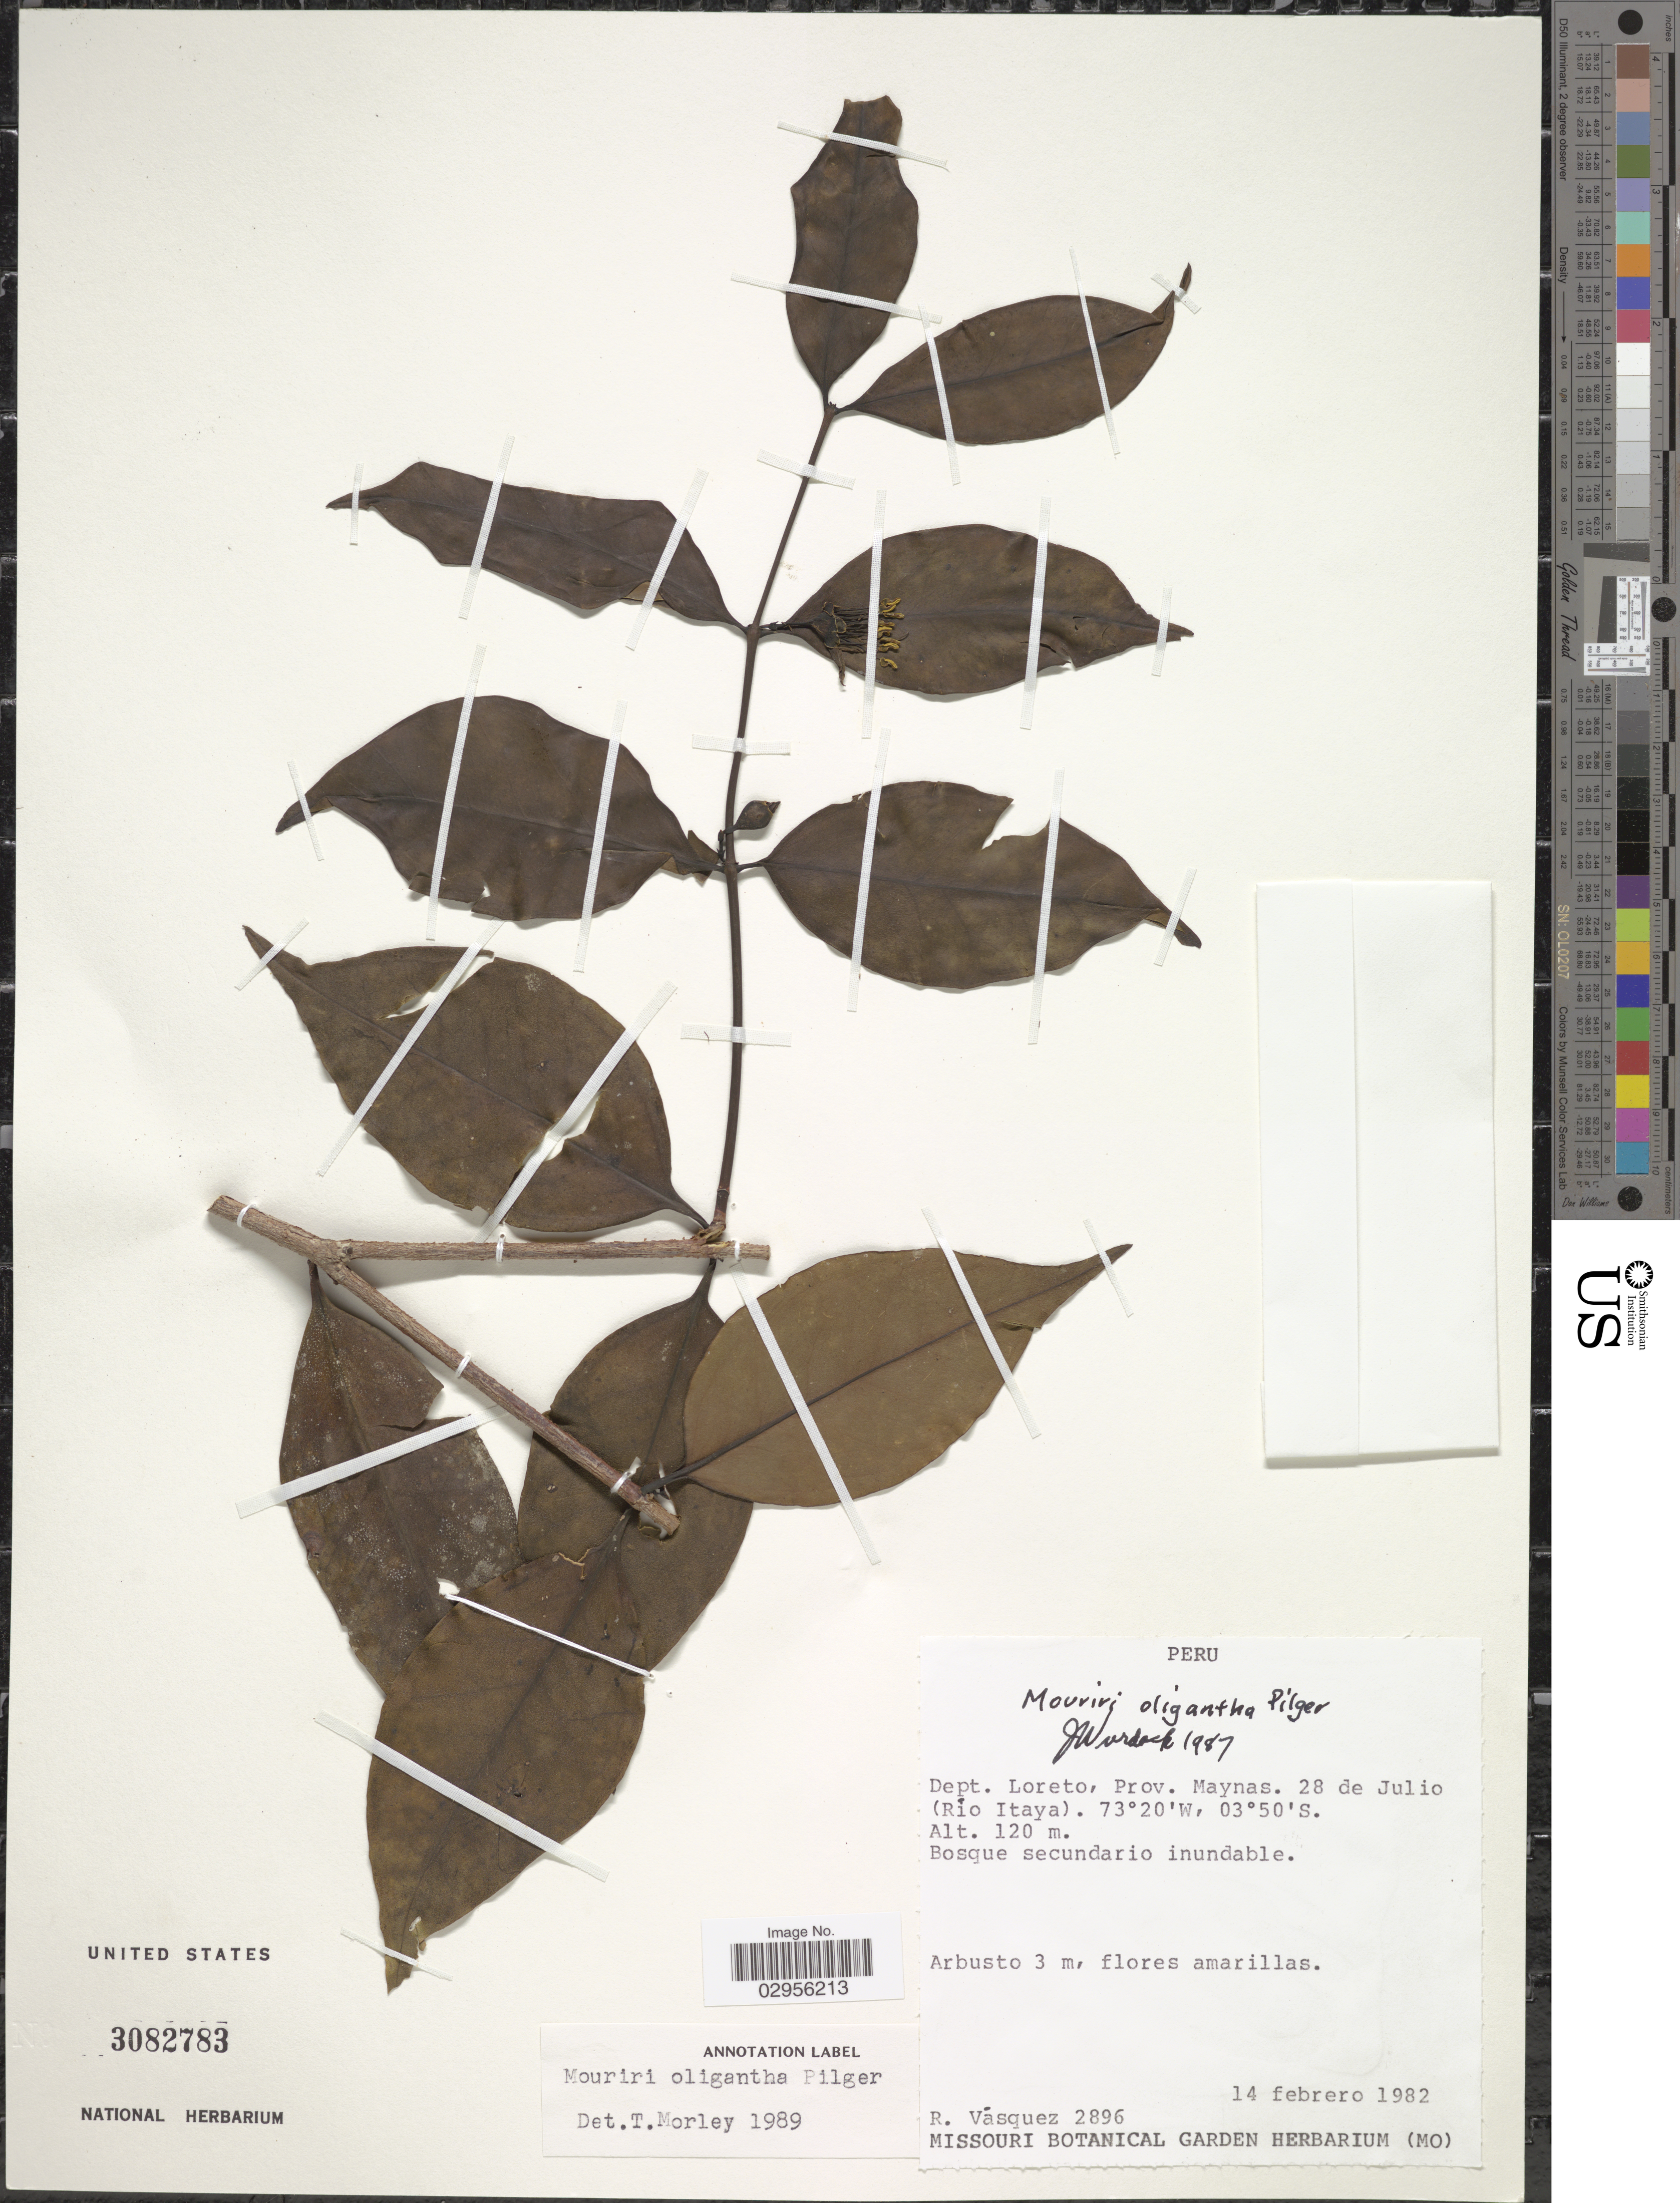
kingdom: Plantae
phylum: Tracheophyta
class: Magnoliopsida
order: Myrtales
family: Melastomataceae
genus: Mouriri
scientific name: Mouriri oligantha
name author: Pilg.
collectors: R. Vásquez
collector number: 2896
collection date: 1982-02-14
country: Peru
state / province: Loreto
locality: Dept. Loreto, Prov. Maynas. 28 de Julio (Río Itaya).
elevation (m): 120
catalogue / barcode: US 3082783